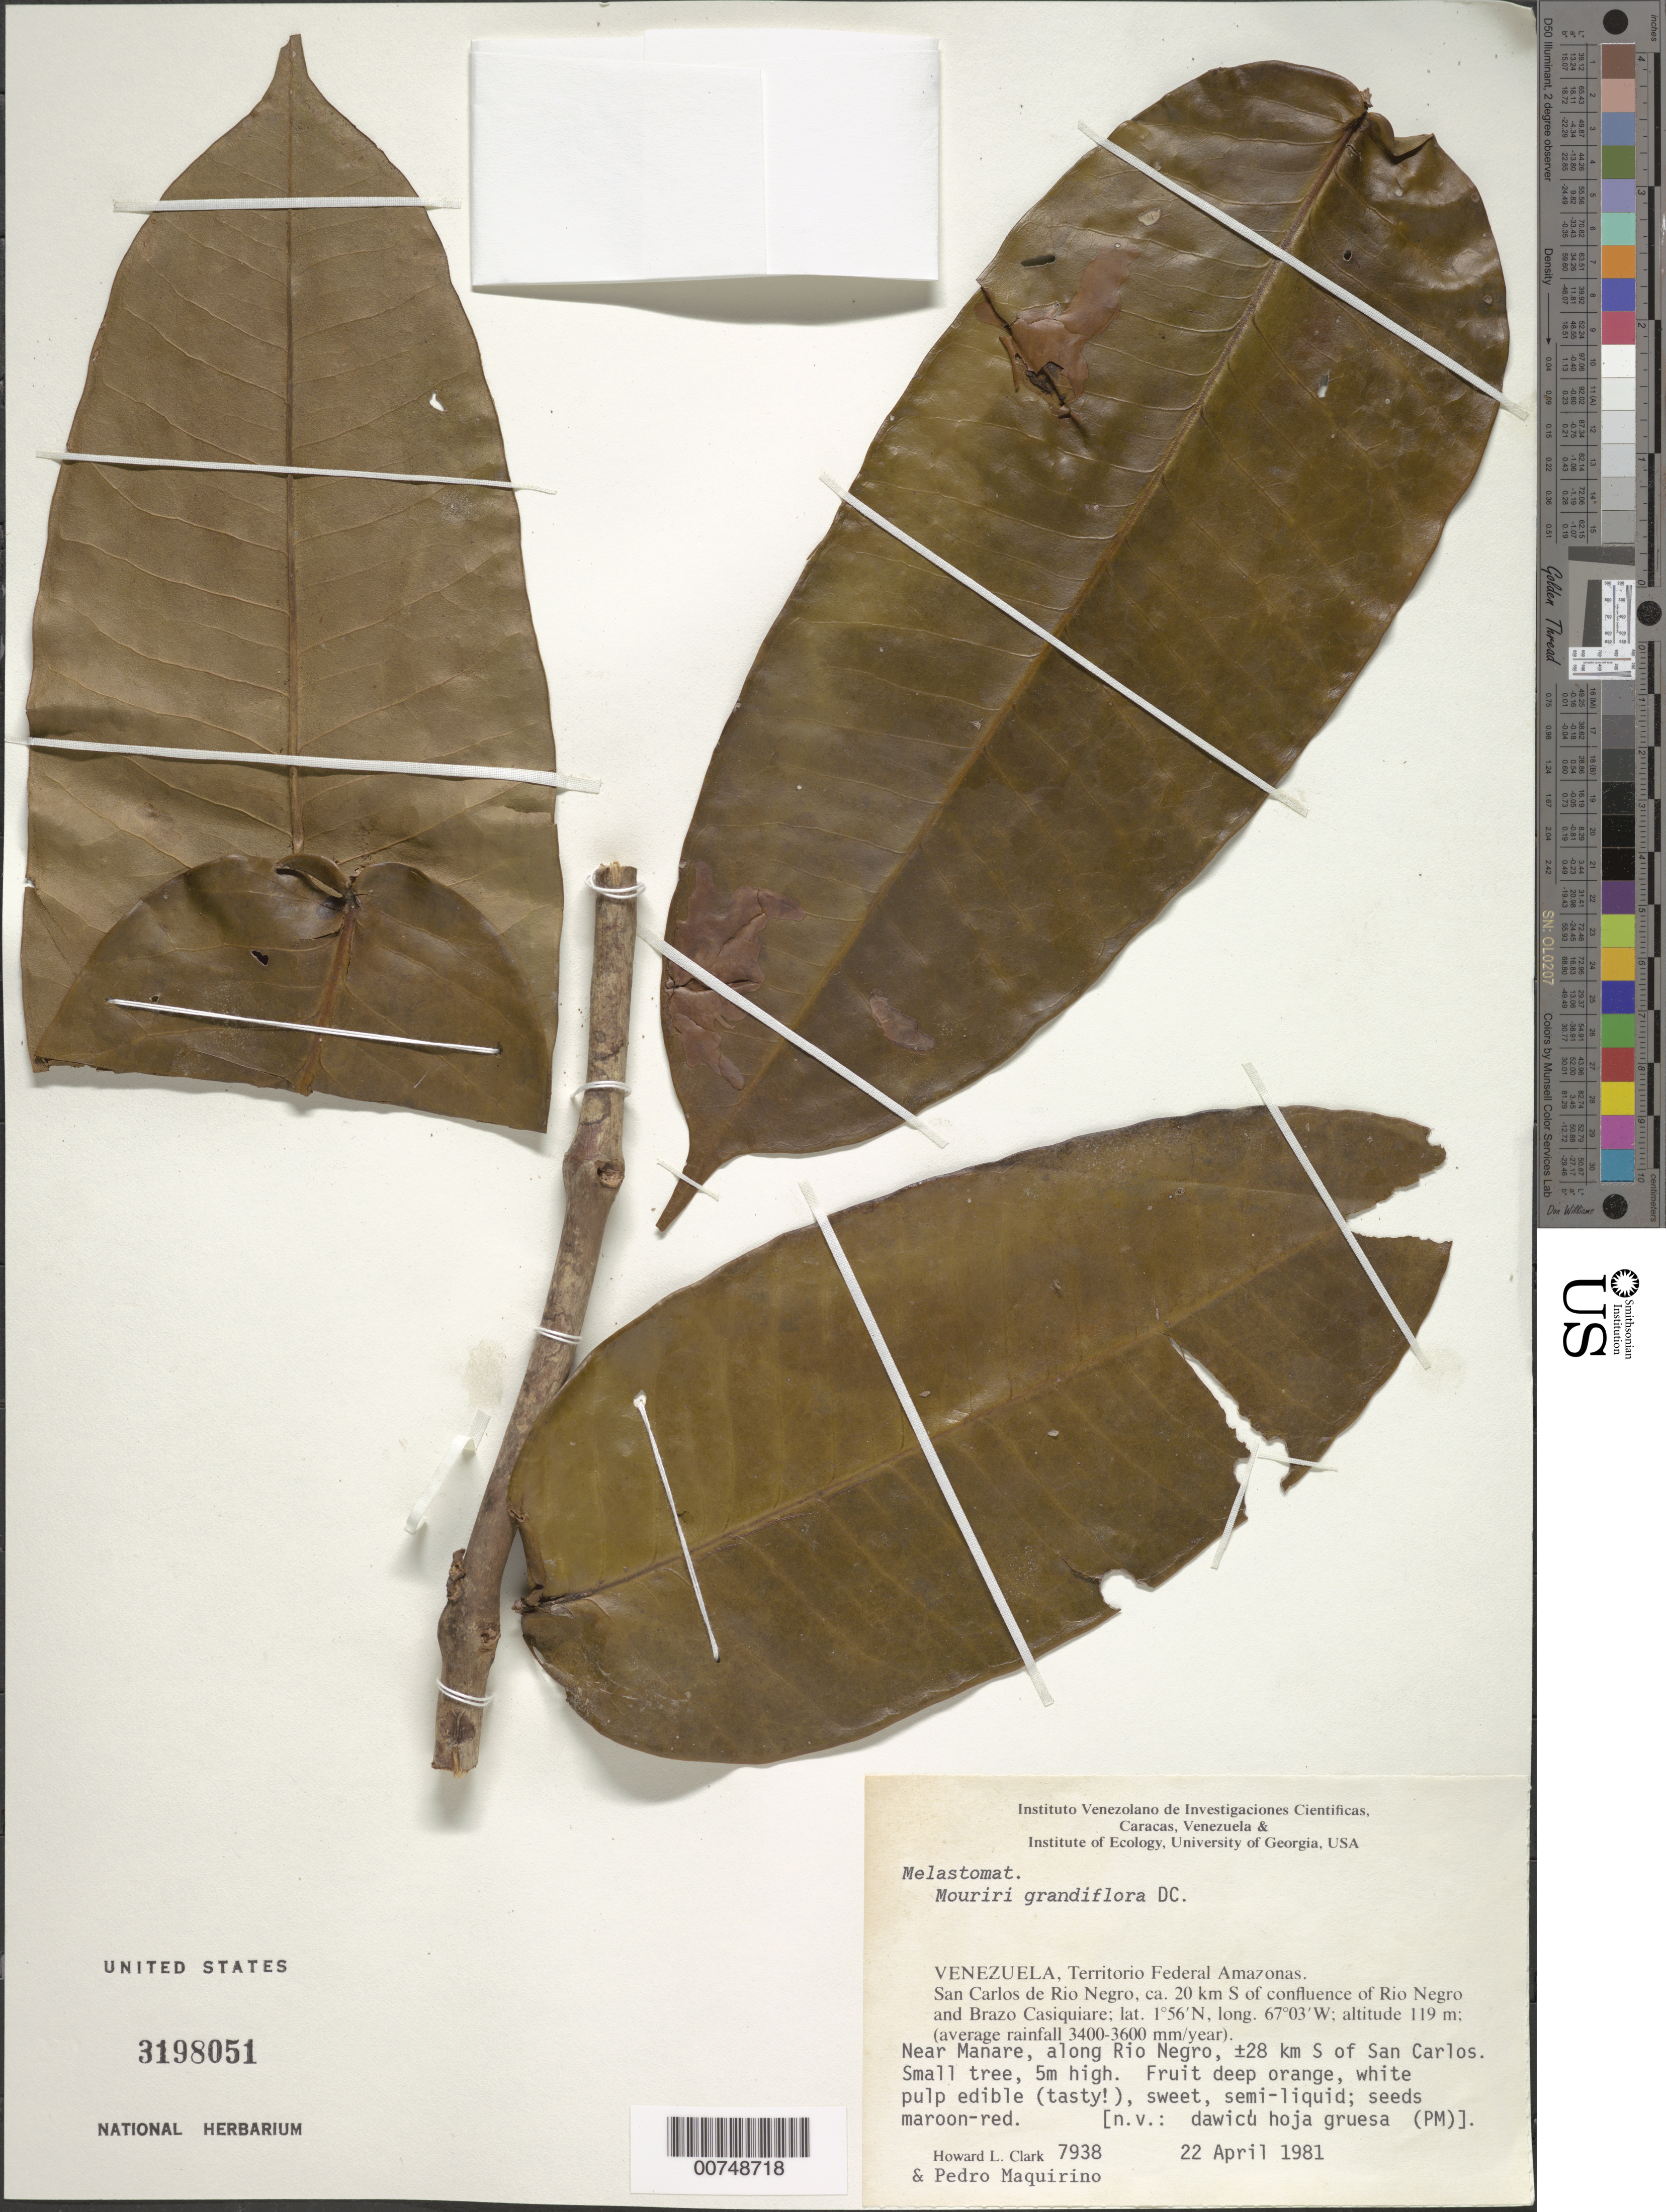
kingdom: Plantae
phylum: Tracheophyta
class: Magnoliopsida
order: Myrtales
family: Melastomataceae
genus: Mouriri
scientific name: Mouriri grandiflora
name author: DC.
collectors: H. L. Clark & P. Maquirino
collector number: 7938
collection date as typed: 22-Apr-81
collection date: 1981-04-22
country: Venezuela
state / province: Amazonas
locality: San Carlos de Río Negro, ca. 20 km S of conflunce of Río Negro and Brazo Casiquiare; Río Negro near isla Borua (= I. Bruno) ± 28 km S of San Carlos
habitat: River margin; average rainfall 3400 - 3600 mm/year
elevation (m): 119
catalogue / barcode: US 3198051